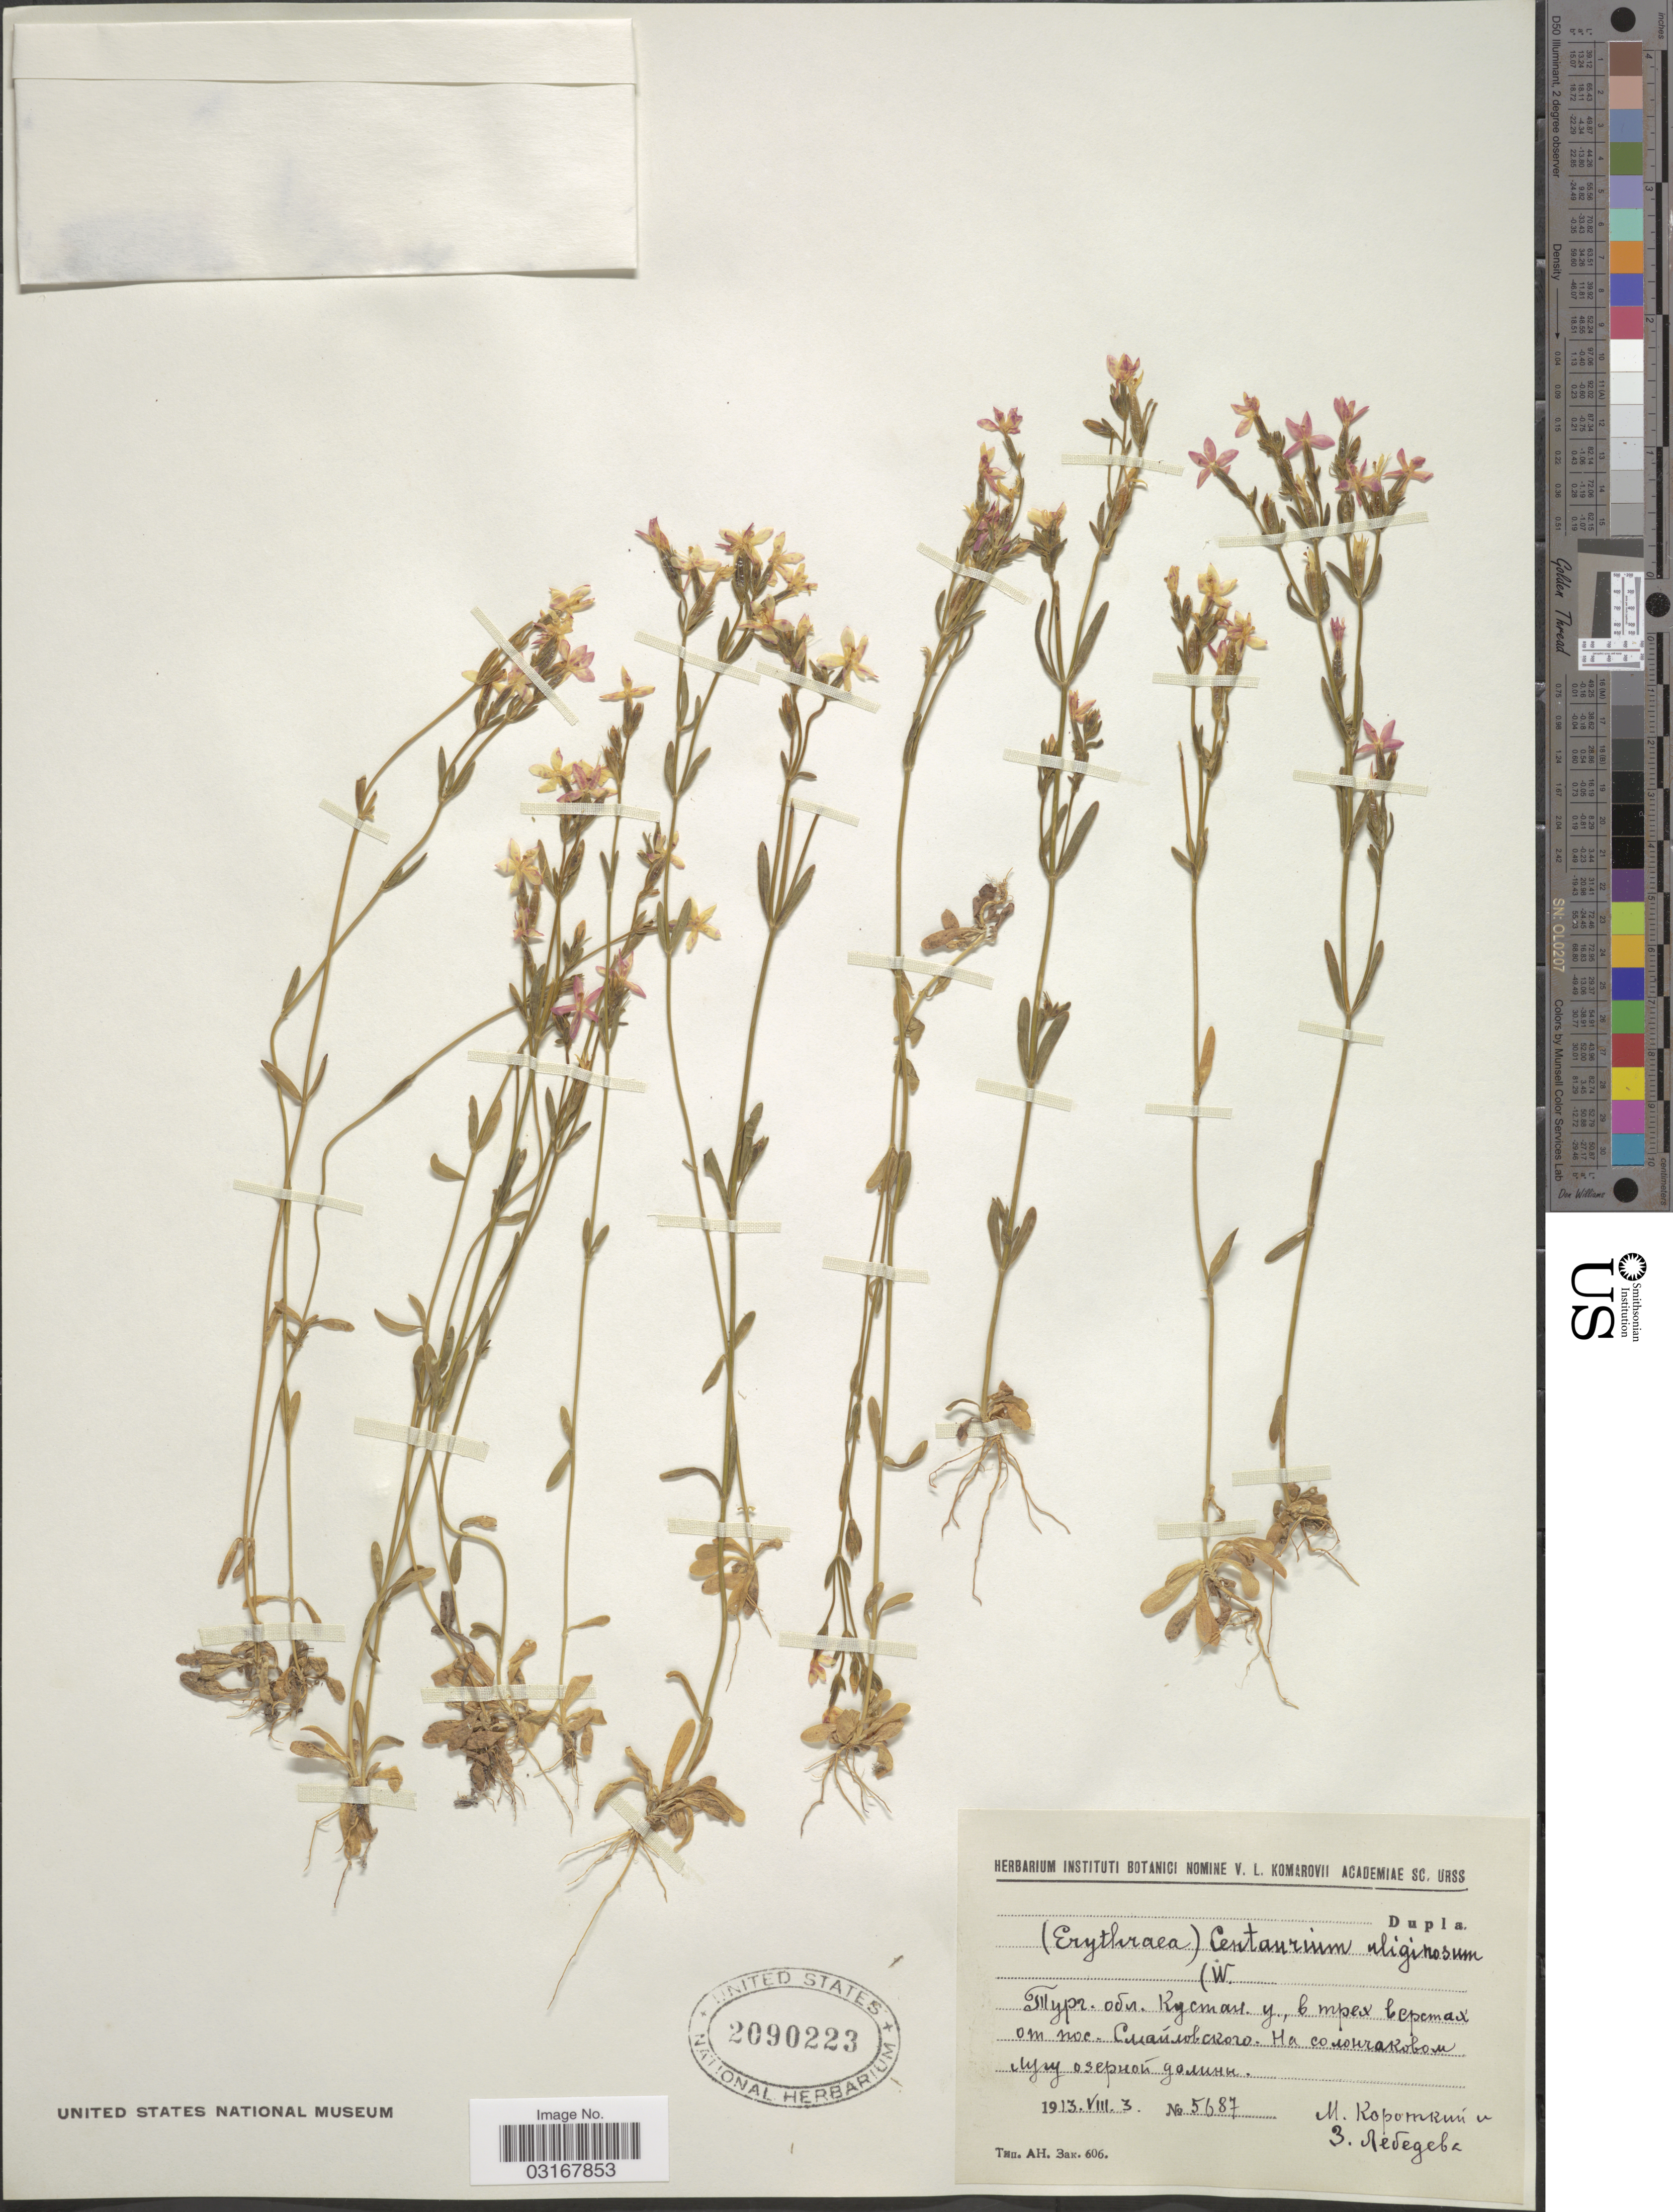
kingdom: Plantae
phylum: Tracheophyta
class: Magnoliopsida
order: Gentianales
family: Gentianaceae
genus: Centaurium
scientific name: Centaurium uliginosum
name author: (Waldst. & Kit.) Fritsch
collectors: M. Korotkiy & Z. Lebedeva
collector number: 5687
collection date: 1913-08-03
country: Kazakhstan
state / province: North Kazakhstan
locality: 3.2 km from Village Smailovskiy.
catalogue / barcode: US 2090223